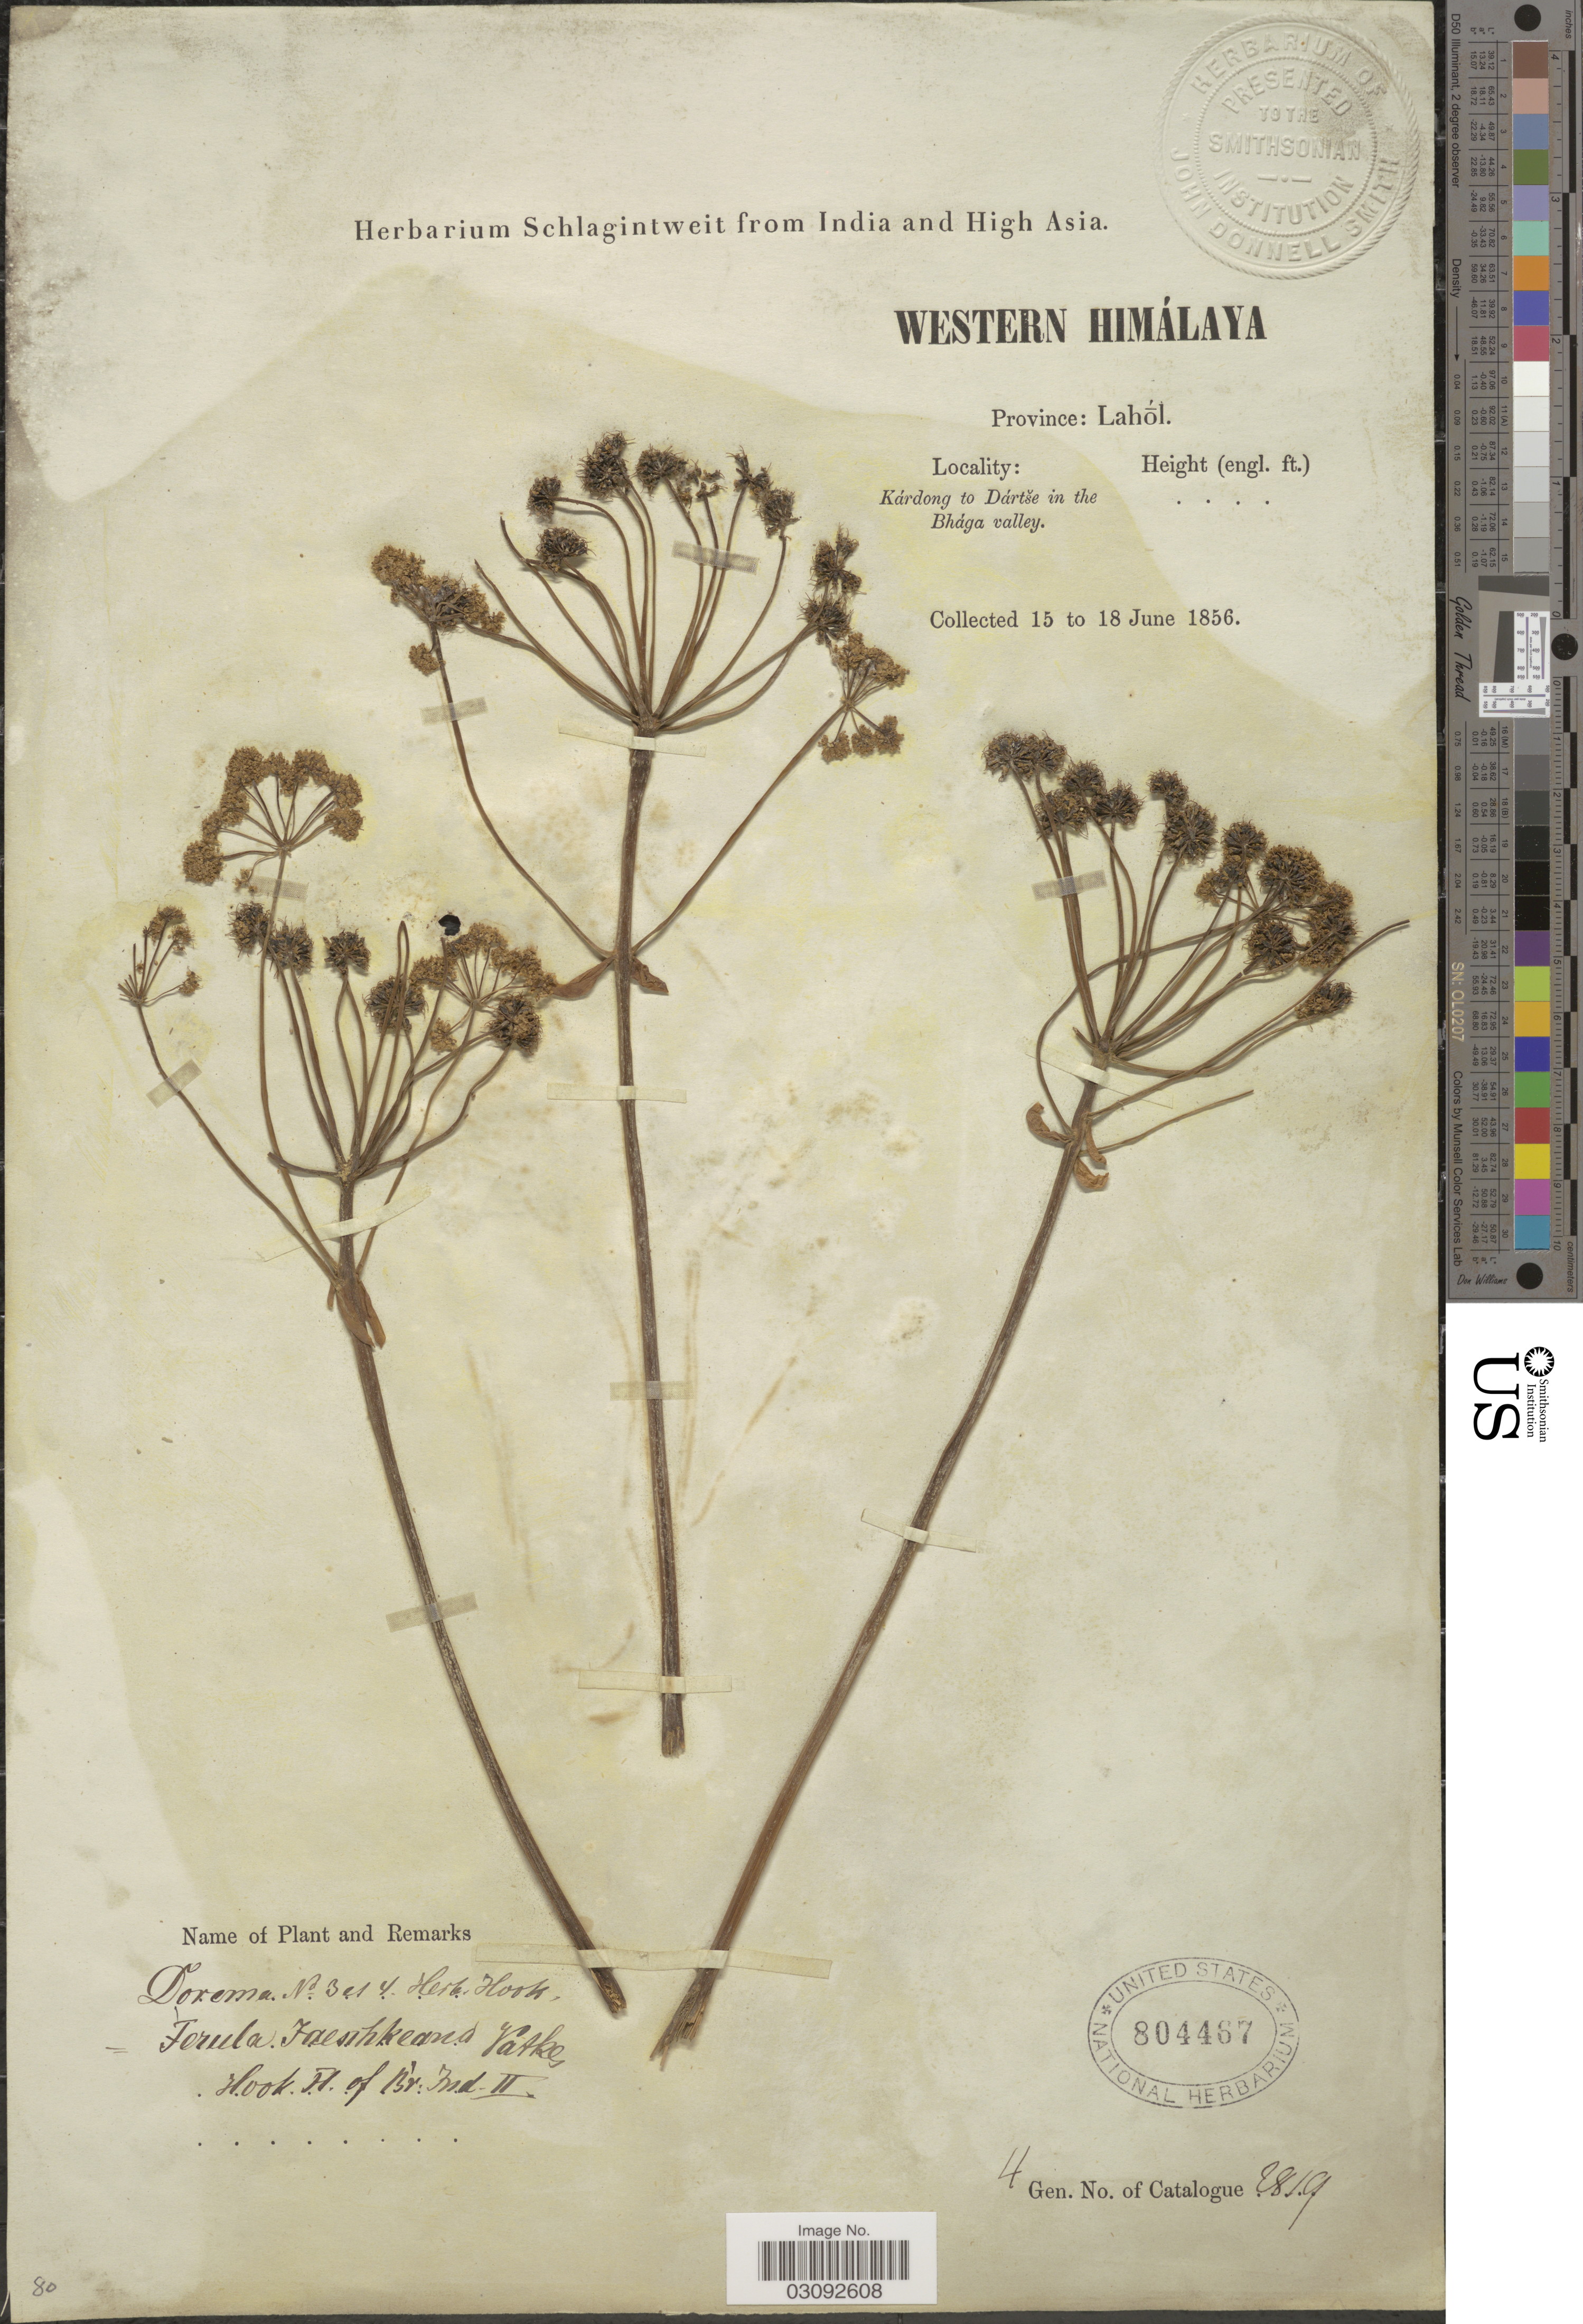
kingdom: Plantae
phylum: Tracheophyta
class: Magnoliopsida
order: Apiales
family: Apiaceae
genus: Ferula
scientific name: Ferula jaeschkeana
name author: Vatke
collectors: ex herb. Schlagintweit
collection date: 1856-06-15/1856-06-18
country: India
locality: Western Himálaya. Province: Lahól. Kárdong to Dártše in the Bhága valley.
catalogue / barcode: US 804467